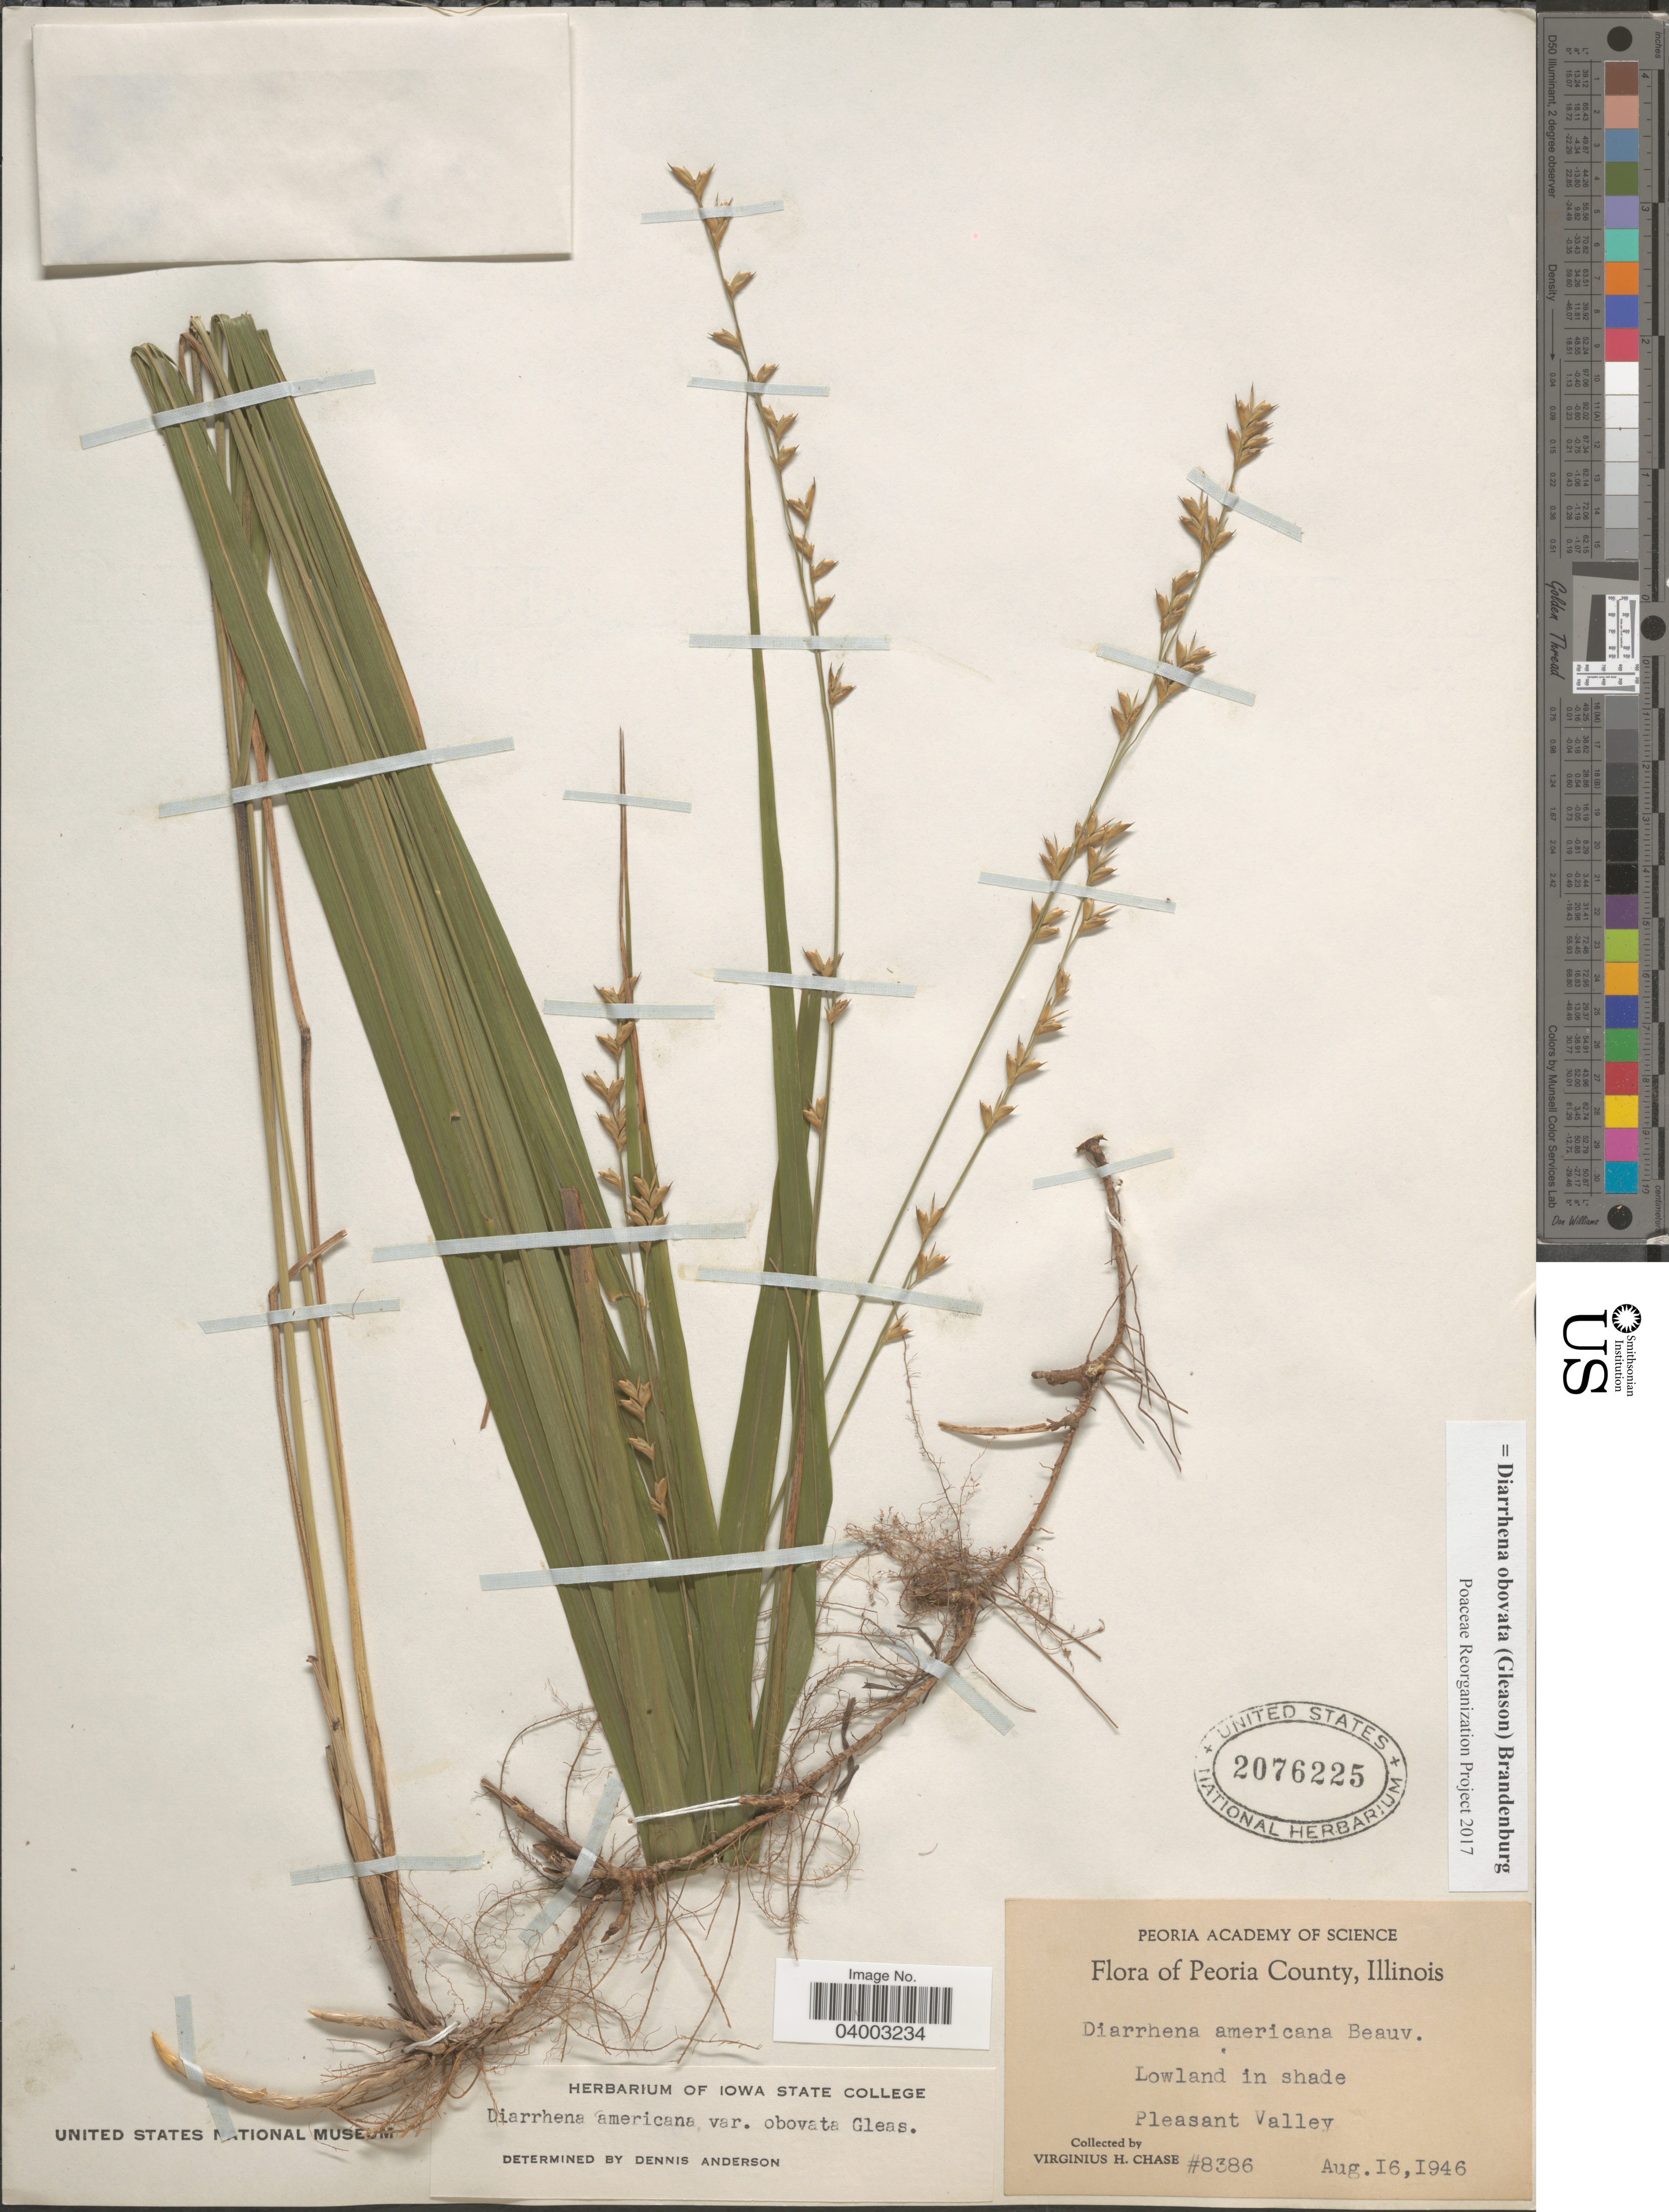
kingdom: Plantae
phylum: Tracheophyta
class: Liliopsida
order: Poales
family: Poaceae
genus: Diarrhena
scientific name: Diarrhena obovata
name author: (Gleason) Brandenburg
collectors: V. H. Chase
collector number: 8386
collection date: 1946-08-16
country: United States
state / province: Illinois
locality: Peoria County. Pleasant Valley.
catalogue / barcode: US 2076225